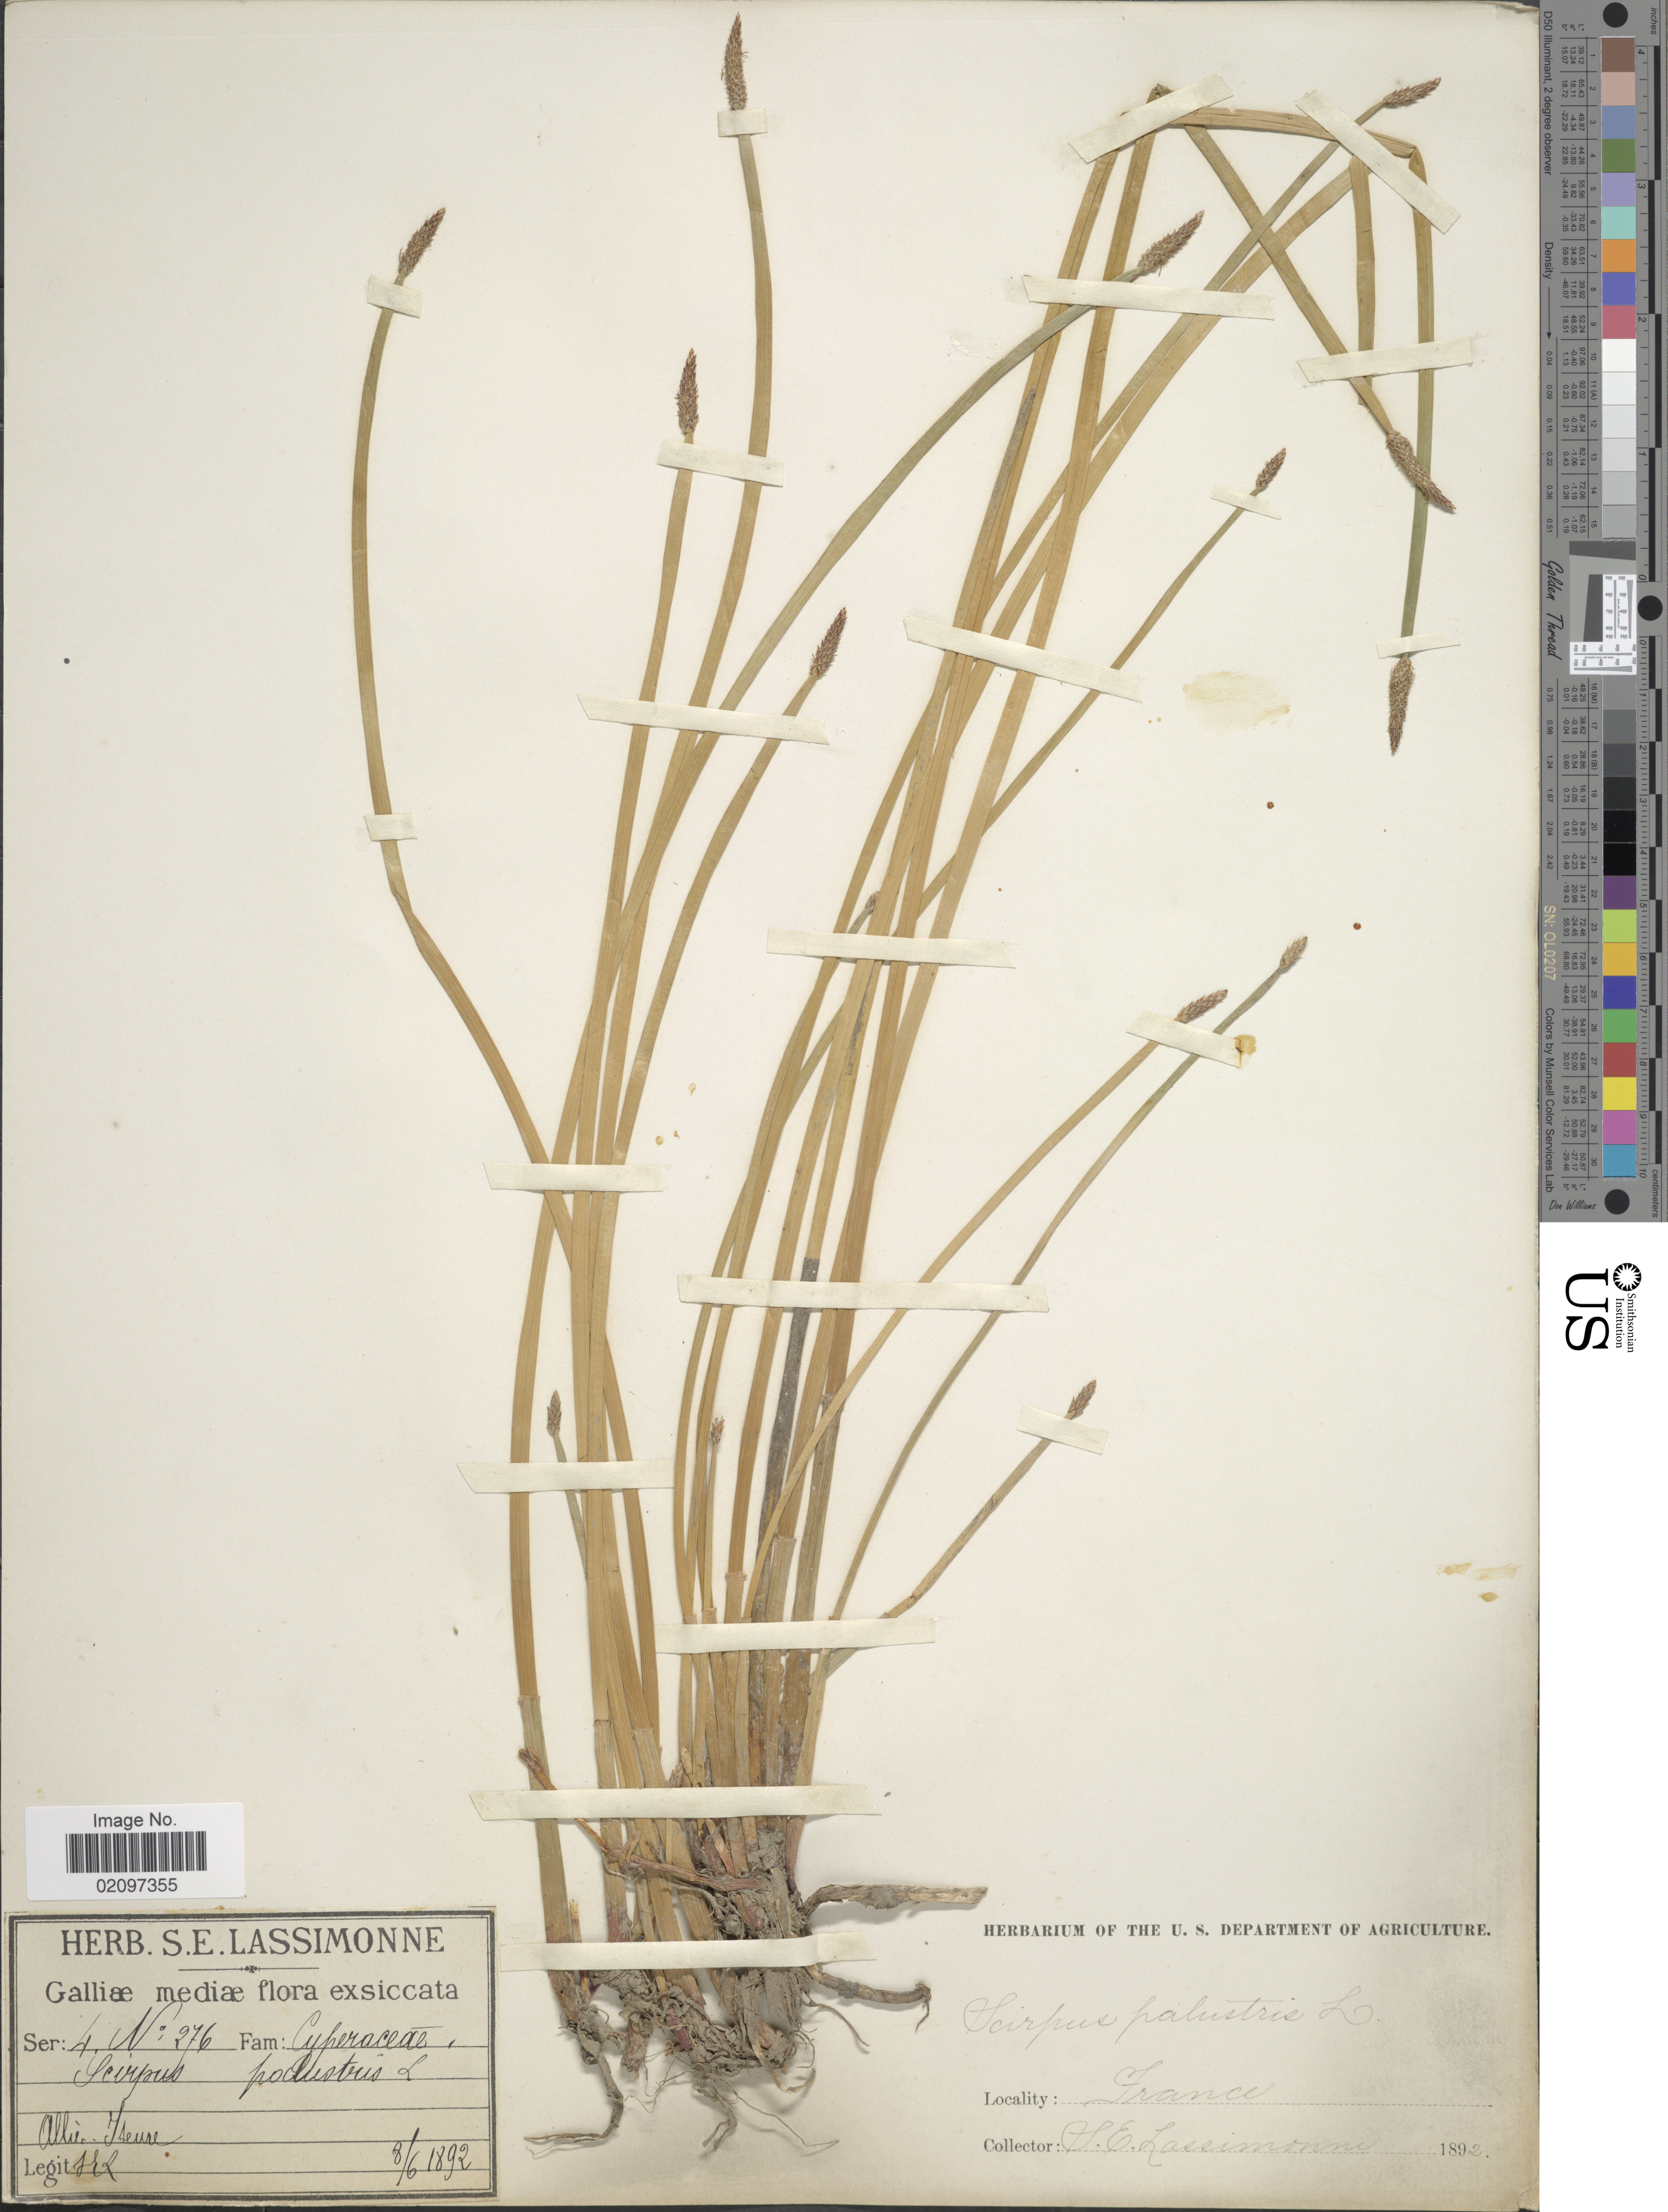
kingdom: Plantae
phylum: Tracheophyta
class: Liliopsida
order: Poales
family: Cyperaceae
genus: Eleocharis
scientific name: Eleocharis palustris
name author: (L.) Roem. & Schult.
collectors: S. Lassimonne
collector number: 276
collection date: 1892-06-08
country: France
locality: France, Allier - Yzeure. Galliae mediae.